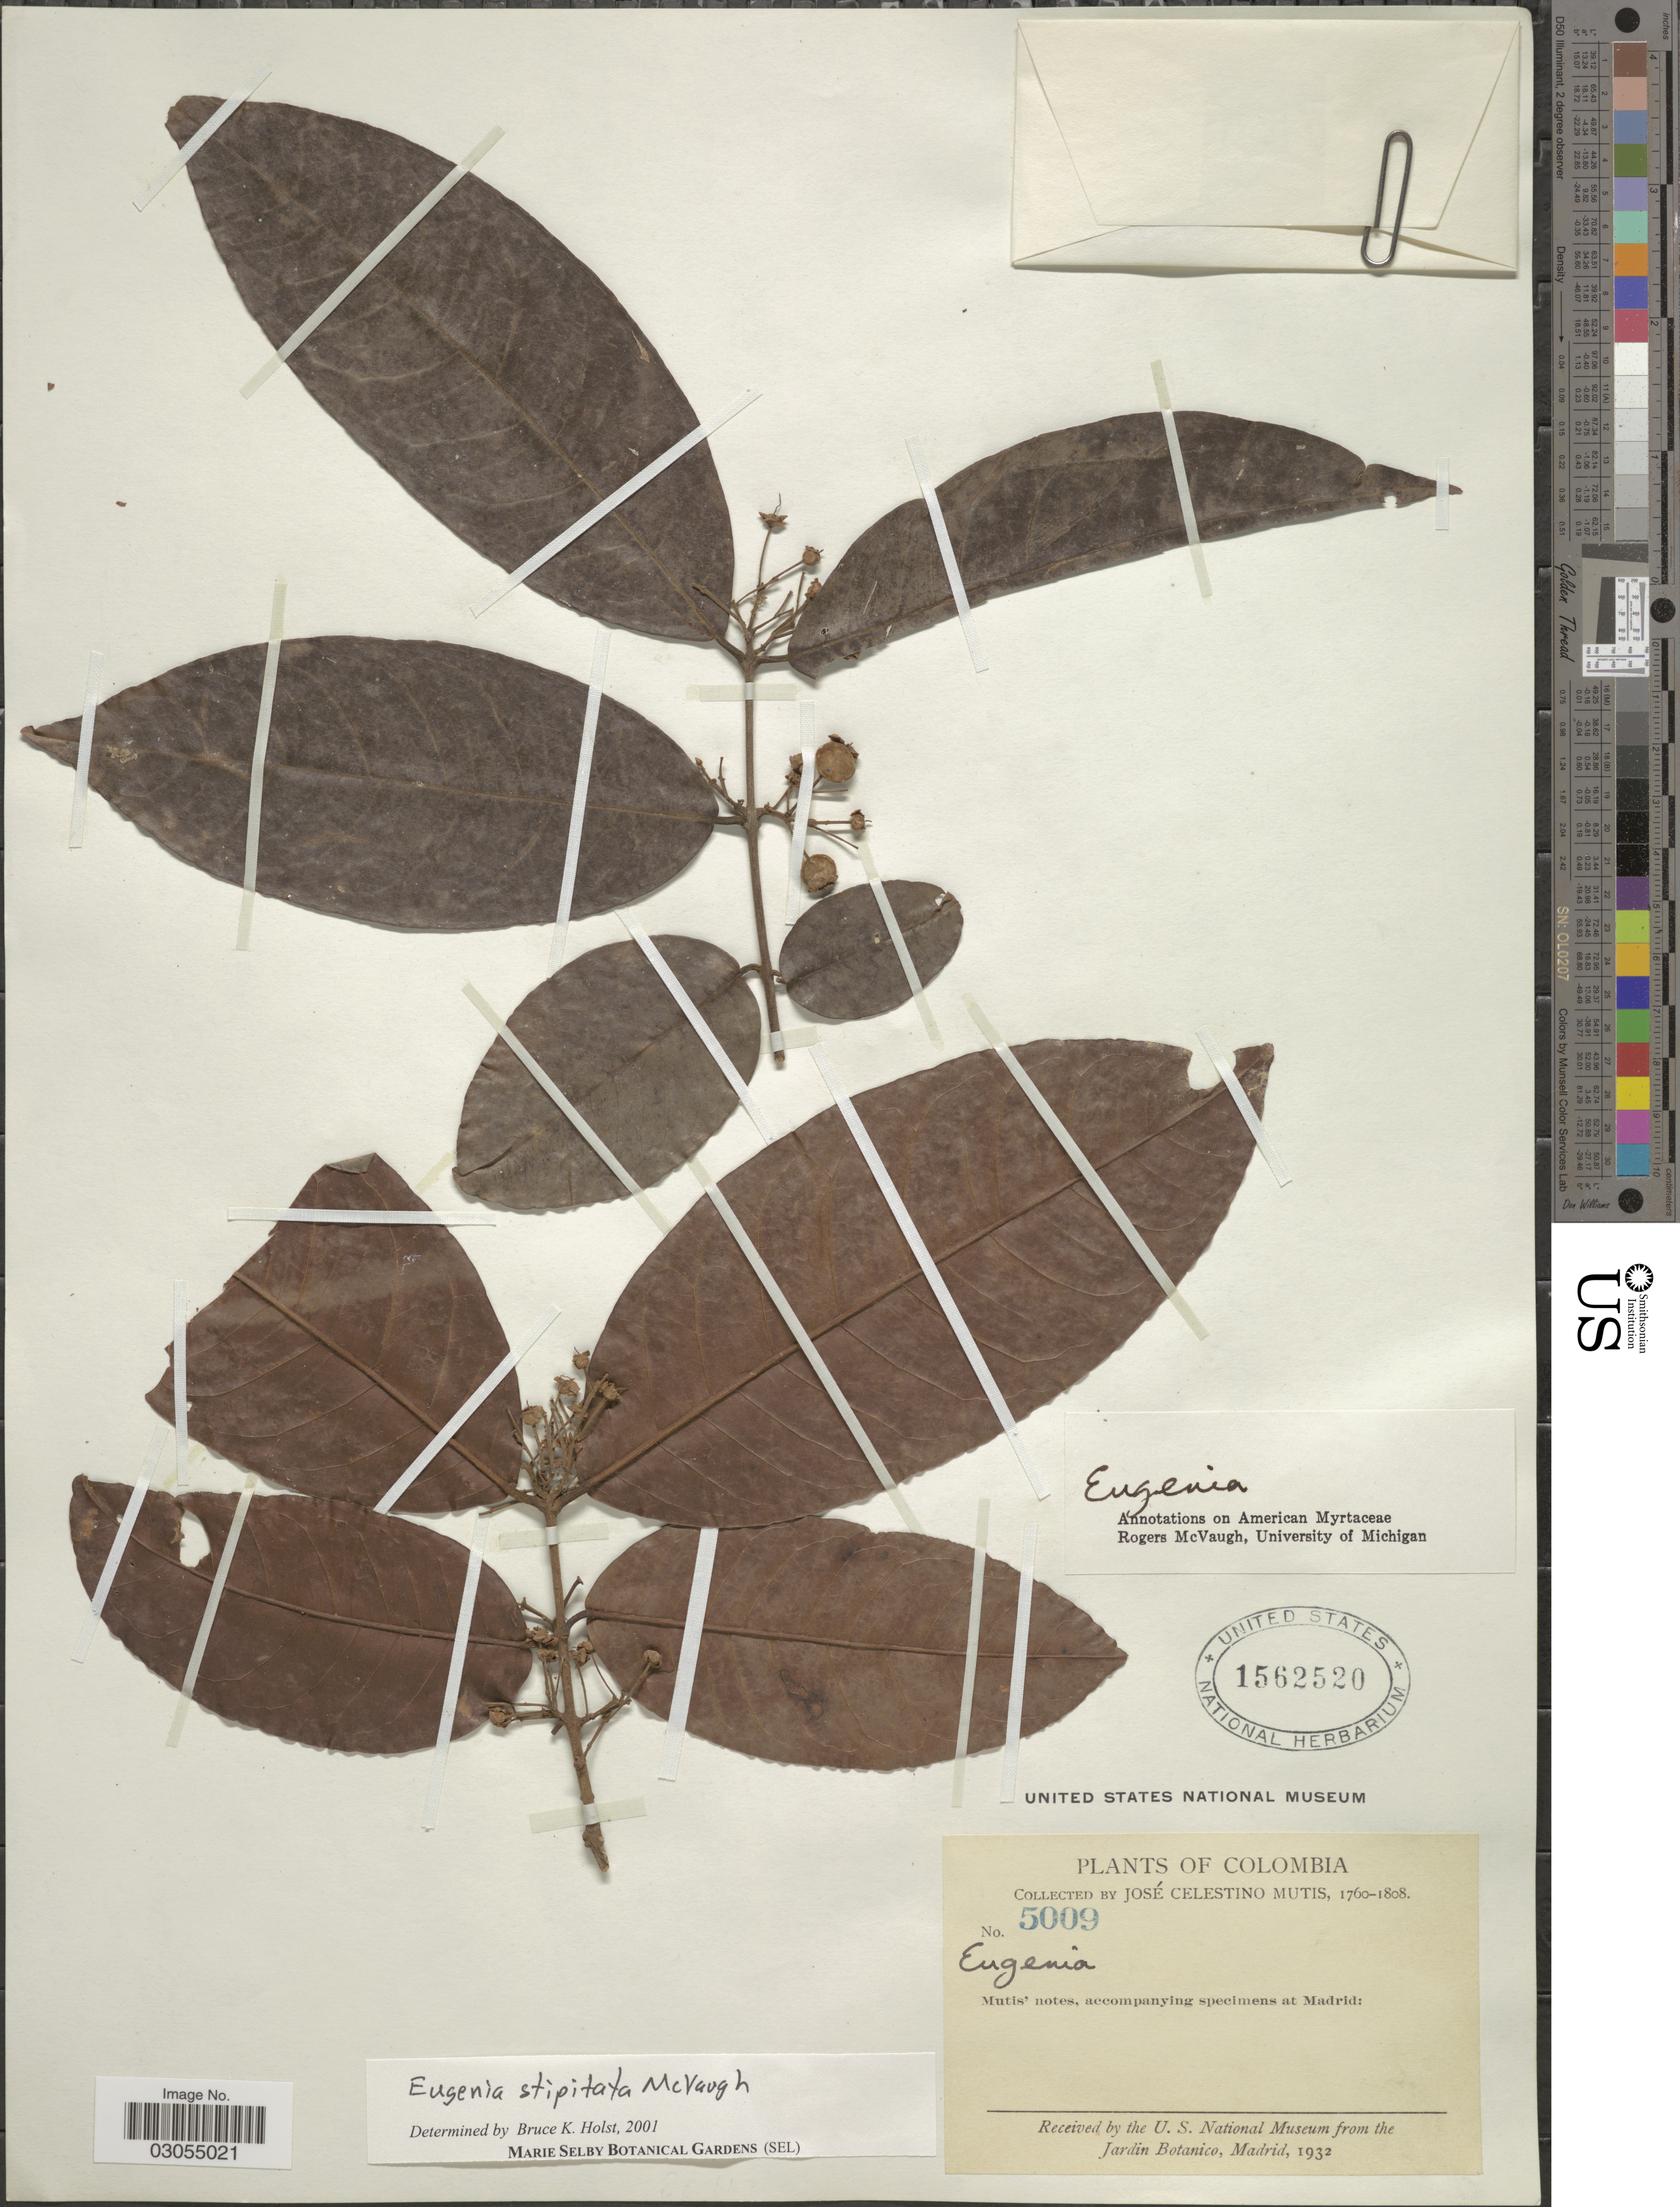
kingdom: Plantae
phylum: Tracheophyta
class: Magnoliopsida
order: Myrtales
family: Myrtaceae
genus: Eugenia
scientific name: Eugenia stipitata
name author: McVaugh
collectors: J. C. B. Mutis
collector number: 5009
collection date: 1760/1808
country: Colombia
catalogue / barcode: US 1562520